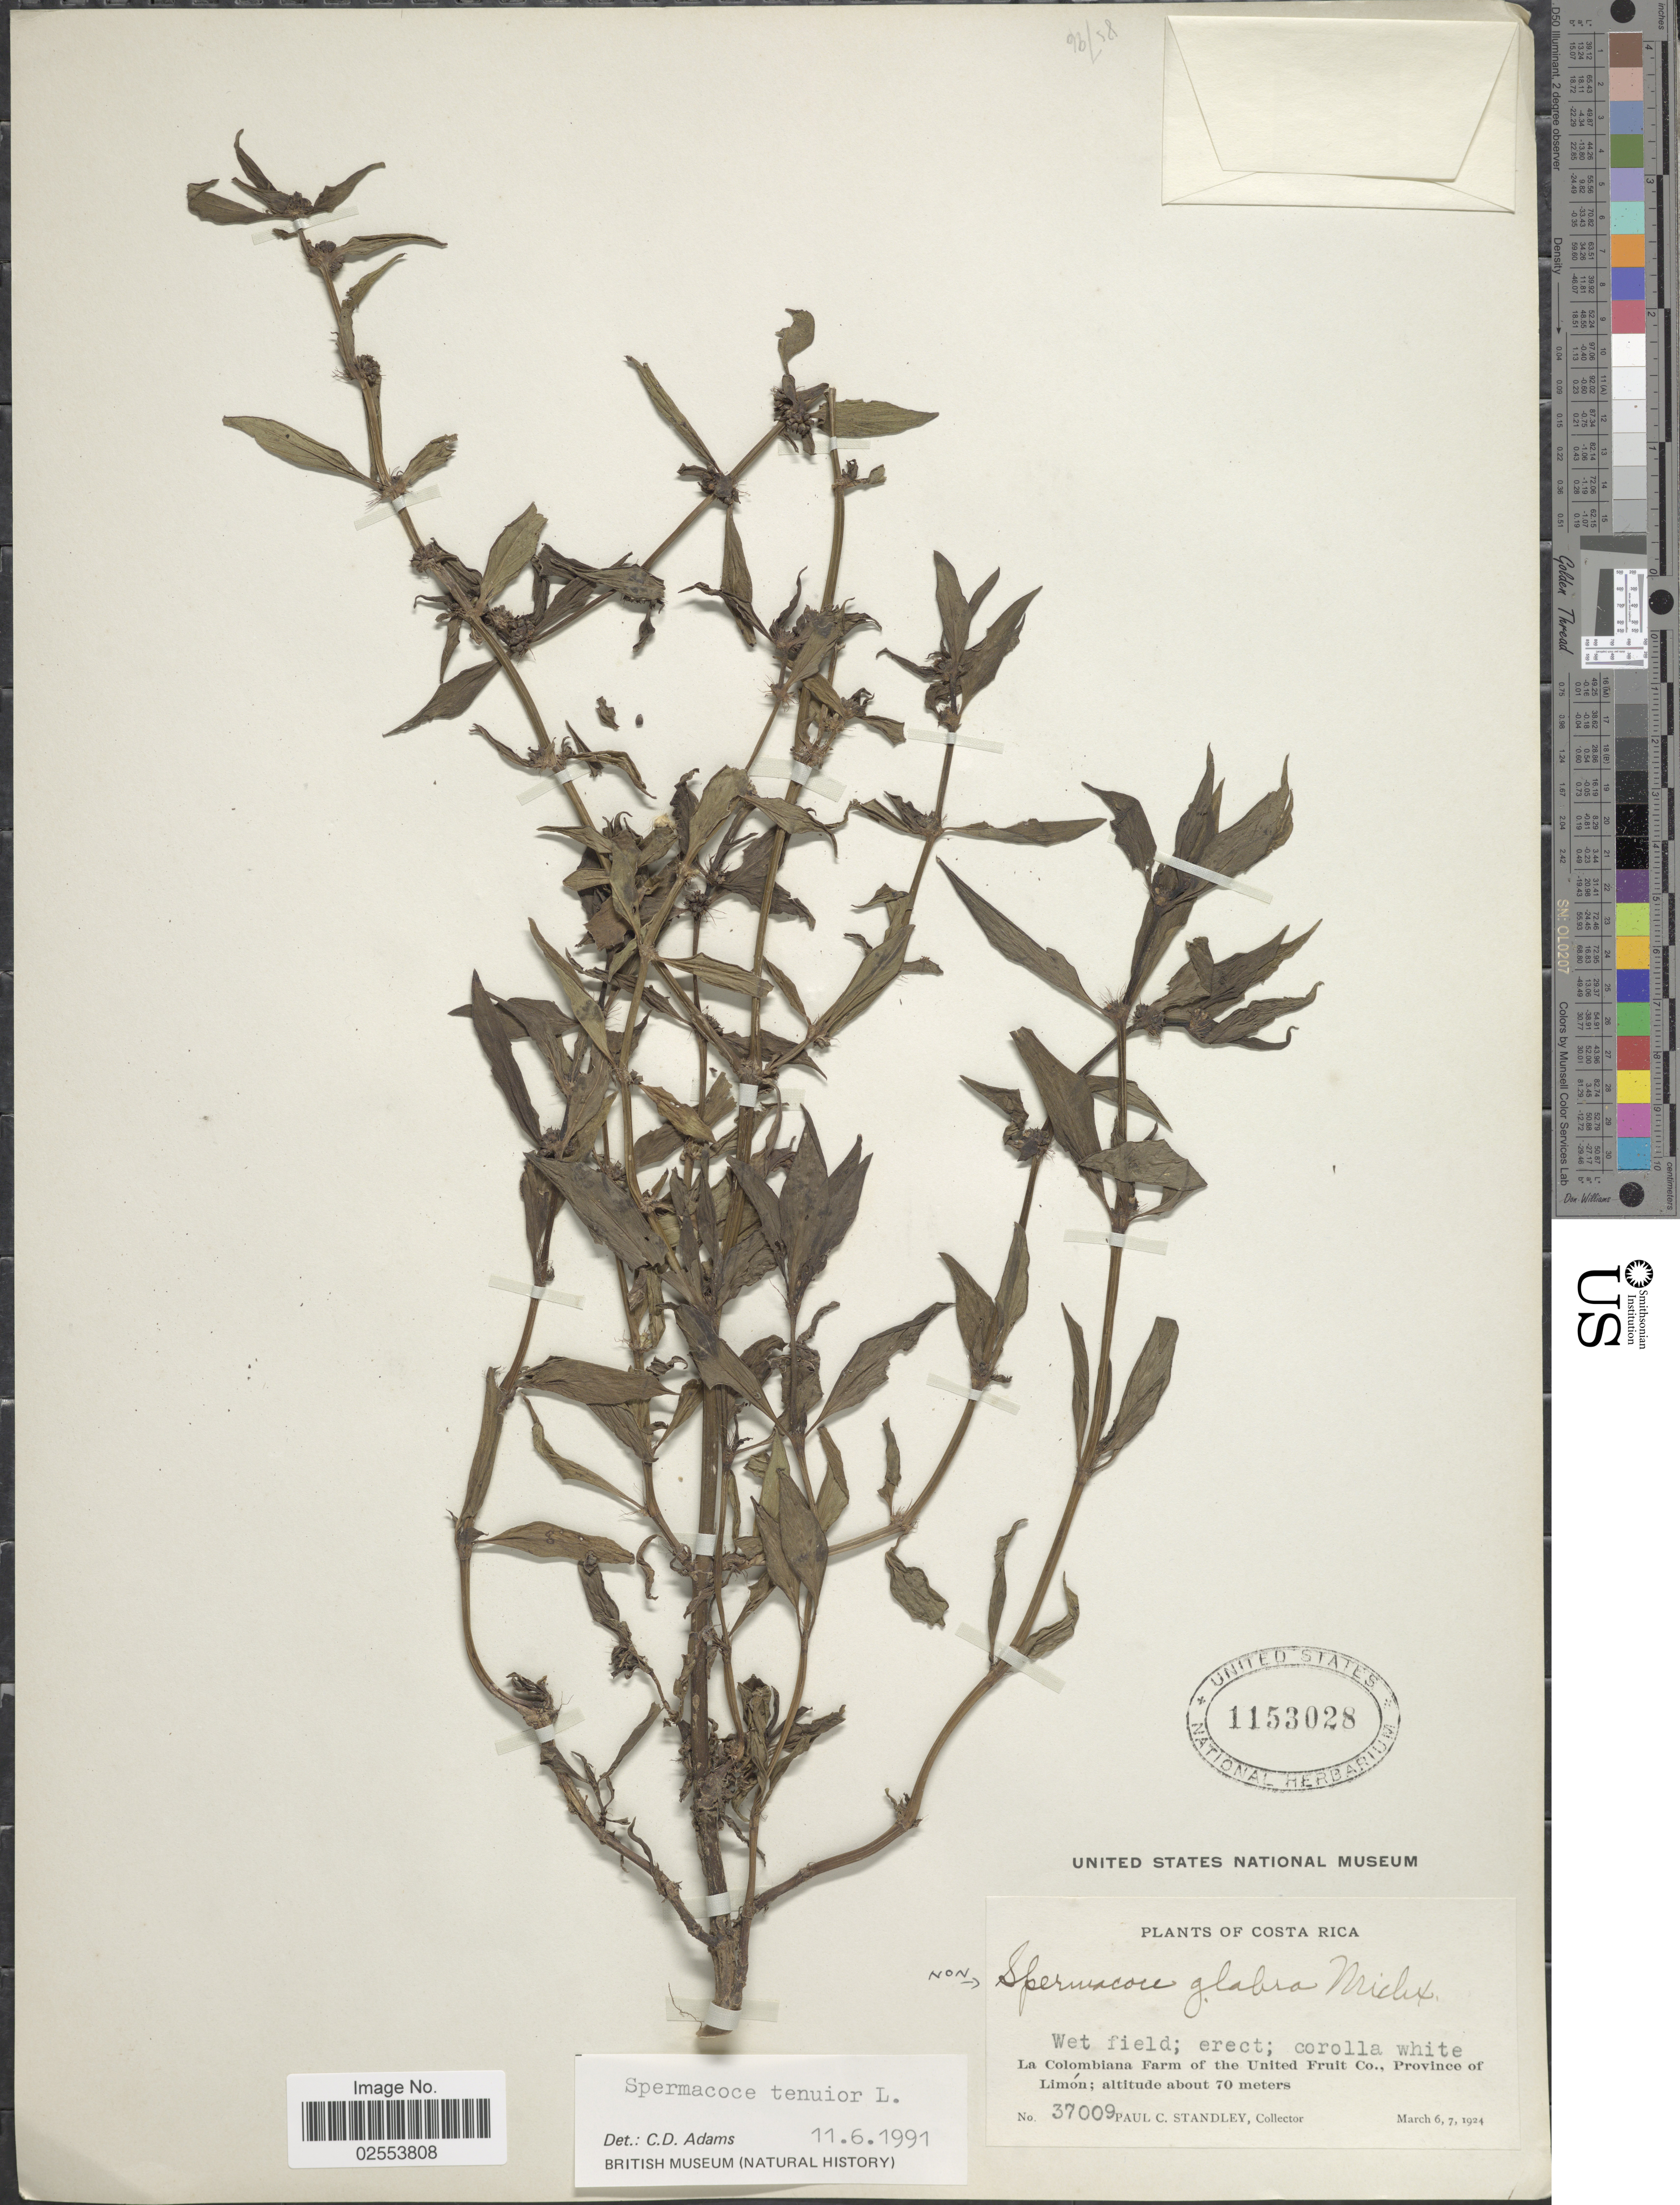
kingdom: Plantae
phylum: Tracheophyta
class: Magnoliopsida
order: Gentianales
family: Rubiaceae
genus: Spermacoce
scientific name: Spermacoce tenuior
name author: L.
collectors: P. C. Standley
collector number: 37009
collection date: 1924-03-06/1924-03-07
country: Costa Rica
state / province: Limón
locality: Wet field, La Colombiana Farm of the United Fruit Co..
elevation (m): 70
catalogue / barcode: US 1153028